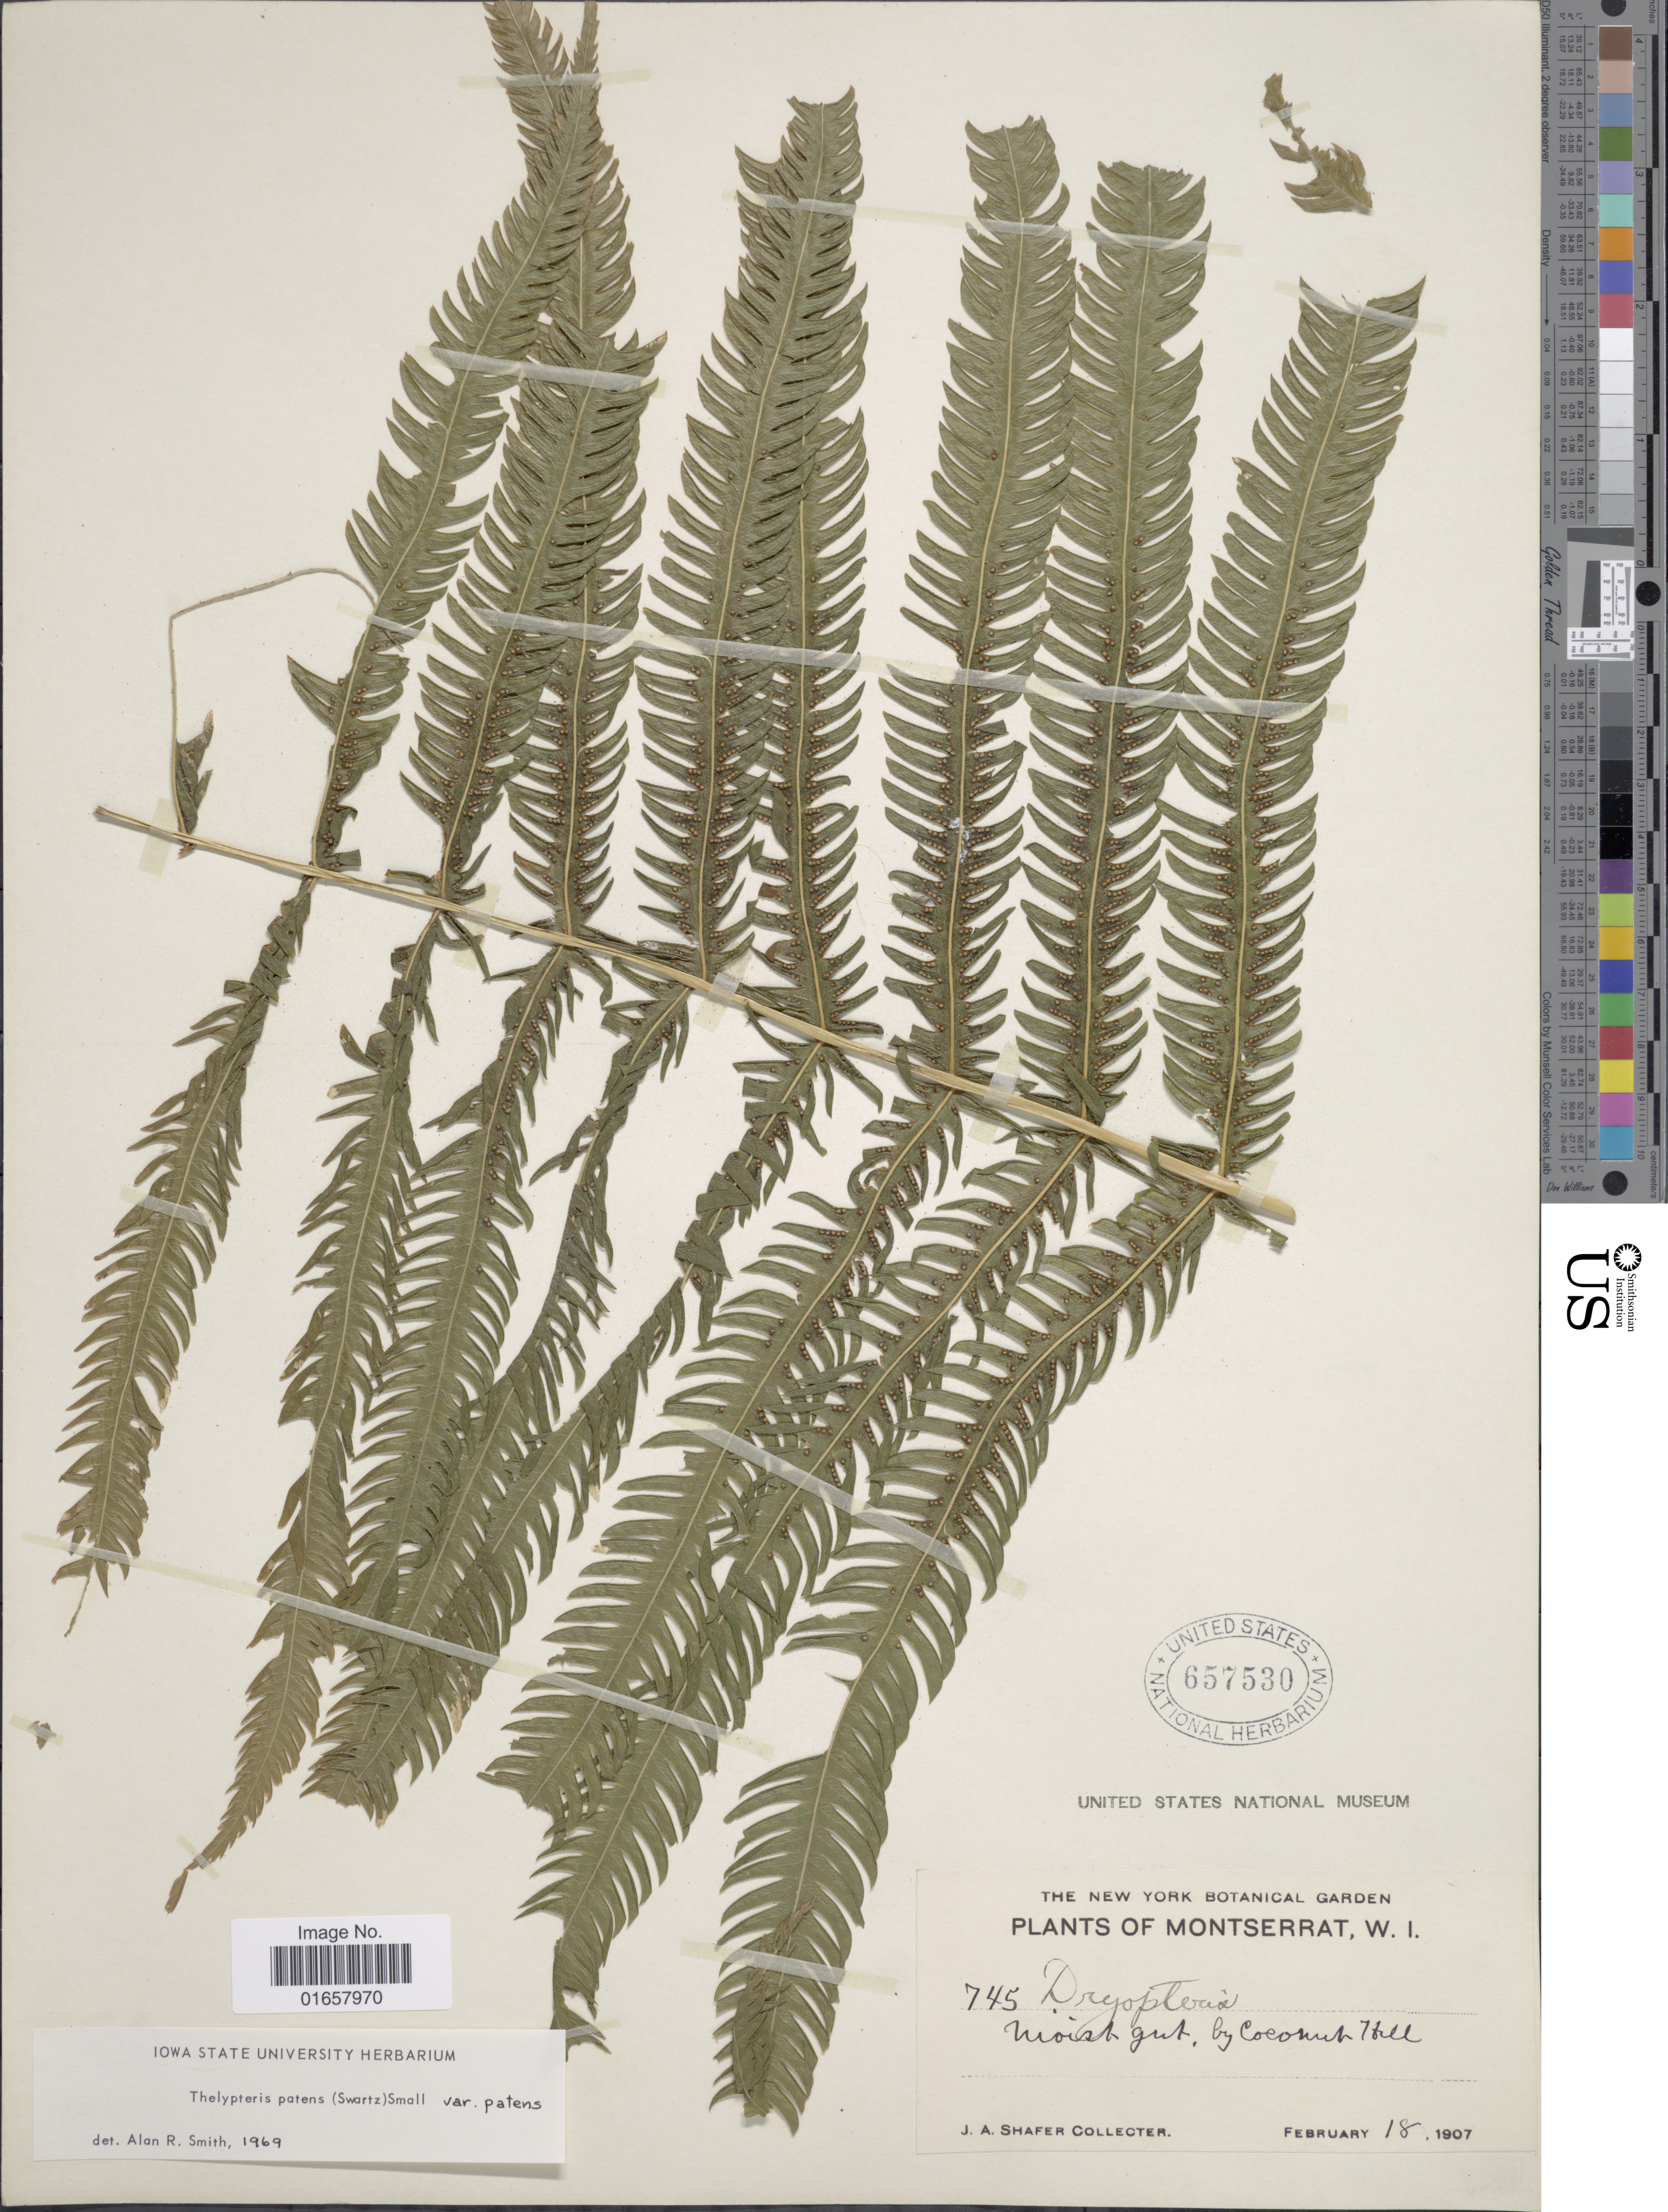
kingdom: Plantae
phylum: Tracheophyta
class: Polypodiopsida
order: Polypodiales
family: Thelypteridaceae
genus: Christella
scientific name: Christella patens var. patens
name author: (Sw.) Holttum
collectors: J. A. Shafer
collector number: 745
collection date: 1907-02-18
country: Montserrat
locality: Montserrat, W. I., moist gut, by Coconut Hill.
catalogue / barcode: US 657530